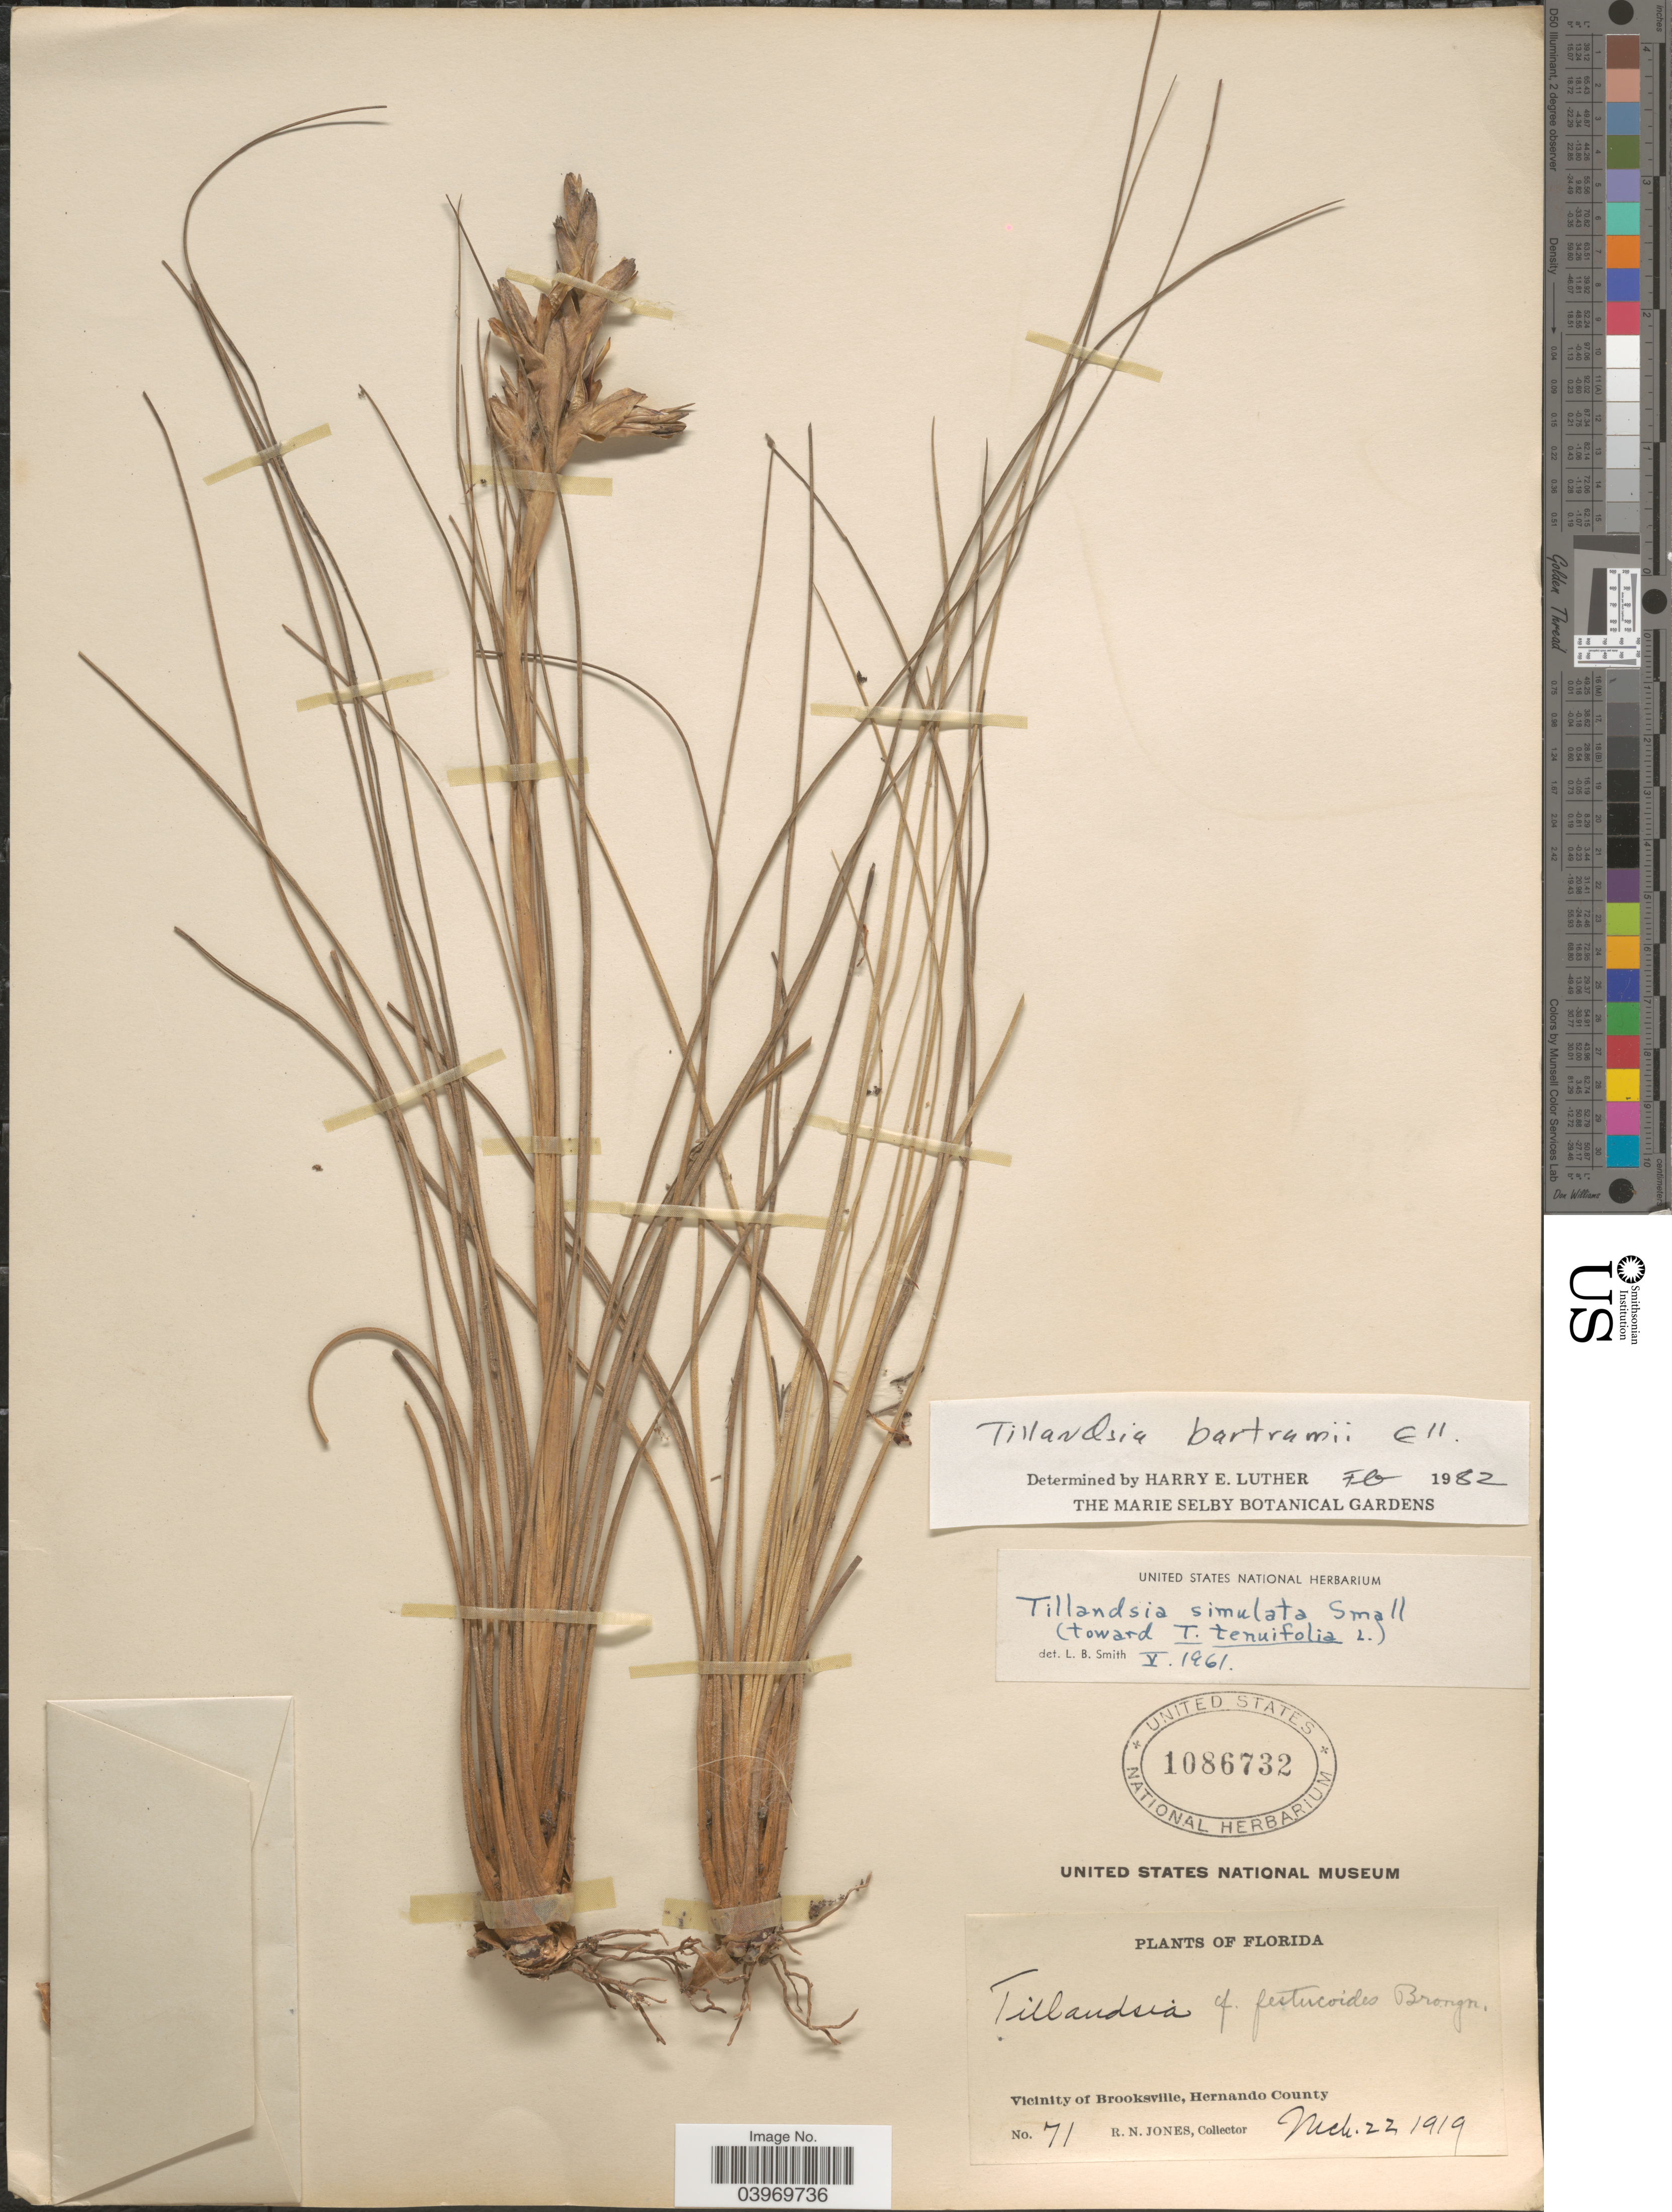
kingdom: Plantae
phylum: Tracheophyta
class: Liliopsida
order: Poales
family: Bromeliaceae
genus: Tillandsia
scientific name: Tillandsia bartramii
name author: Elliott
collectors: R. N. Jones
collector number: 71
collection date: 1919-03-22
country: United States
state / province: Florida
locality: Vicinity of Brooksville, Hernando County.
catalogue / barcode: US 1086732